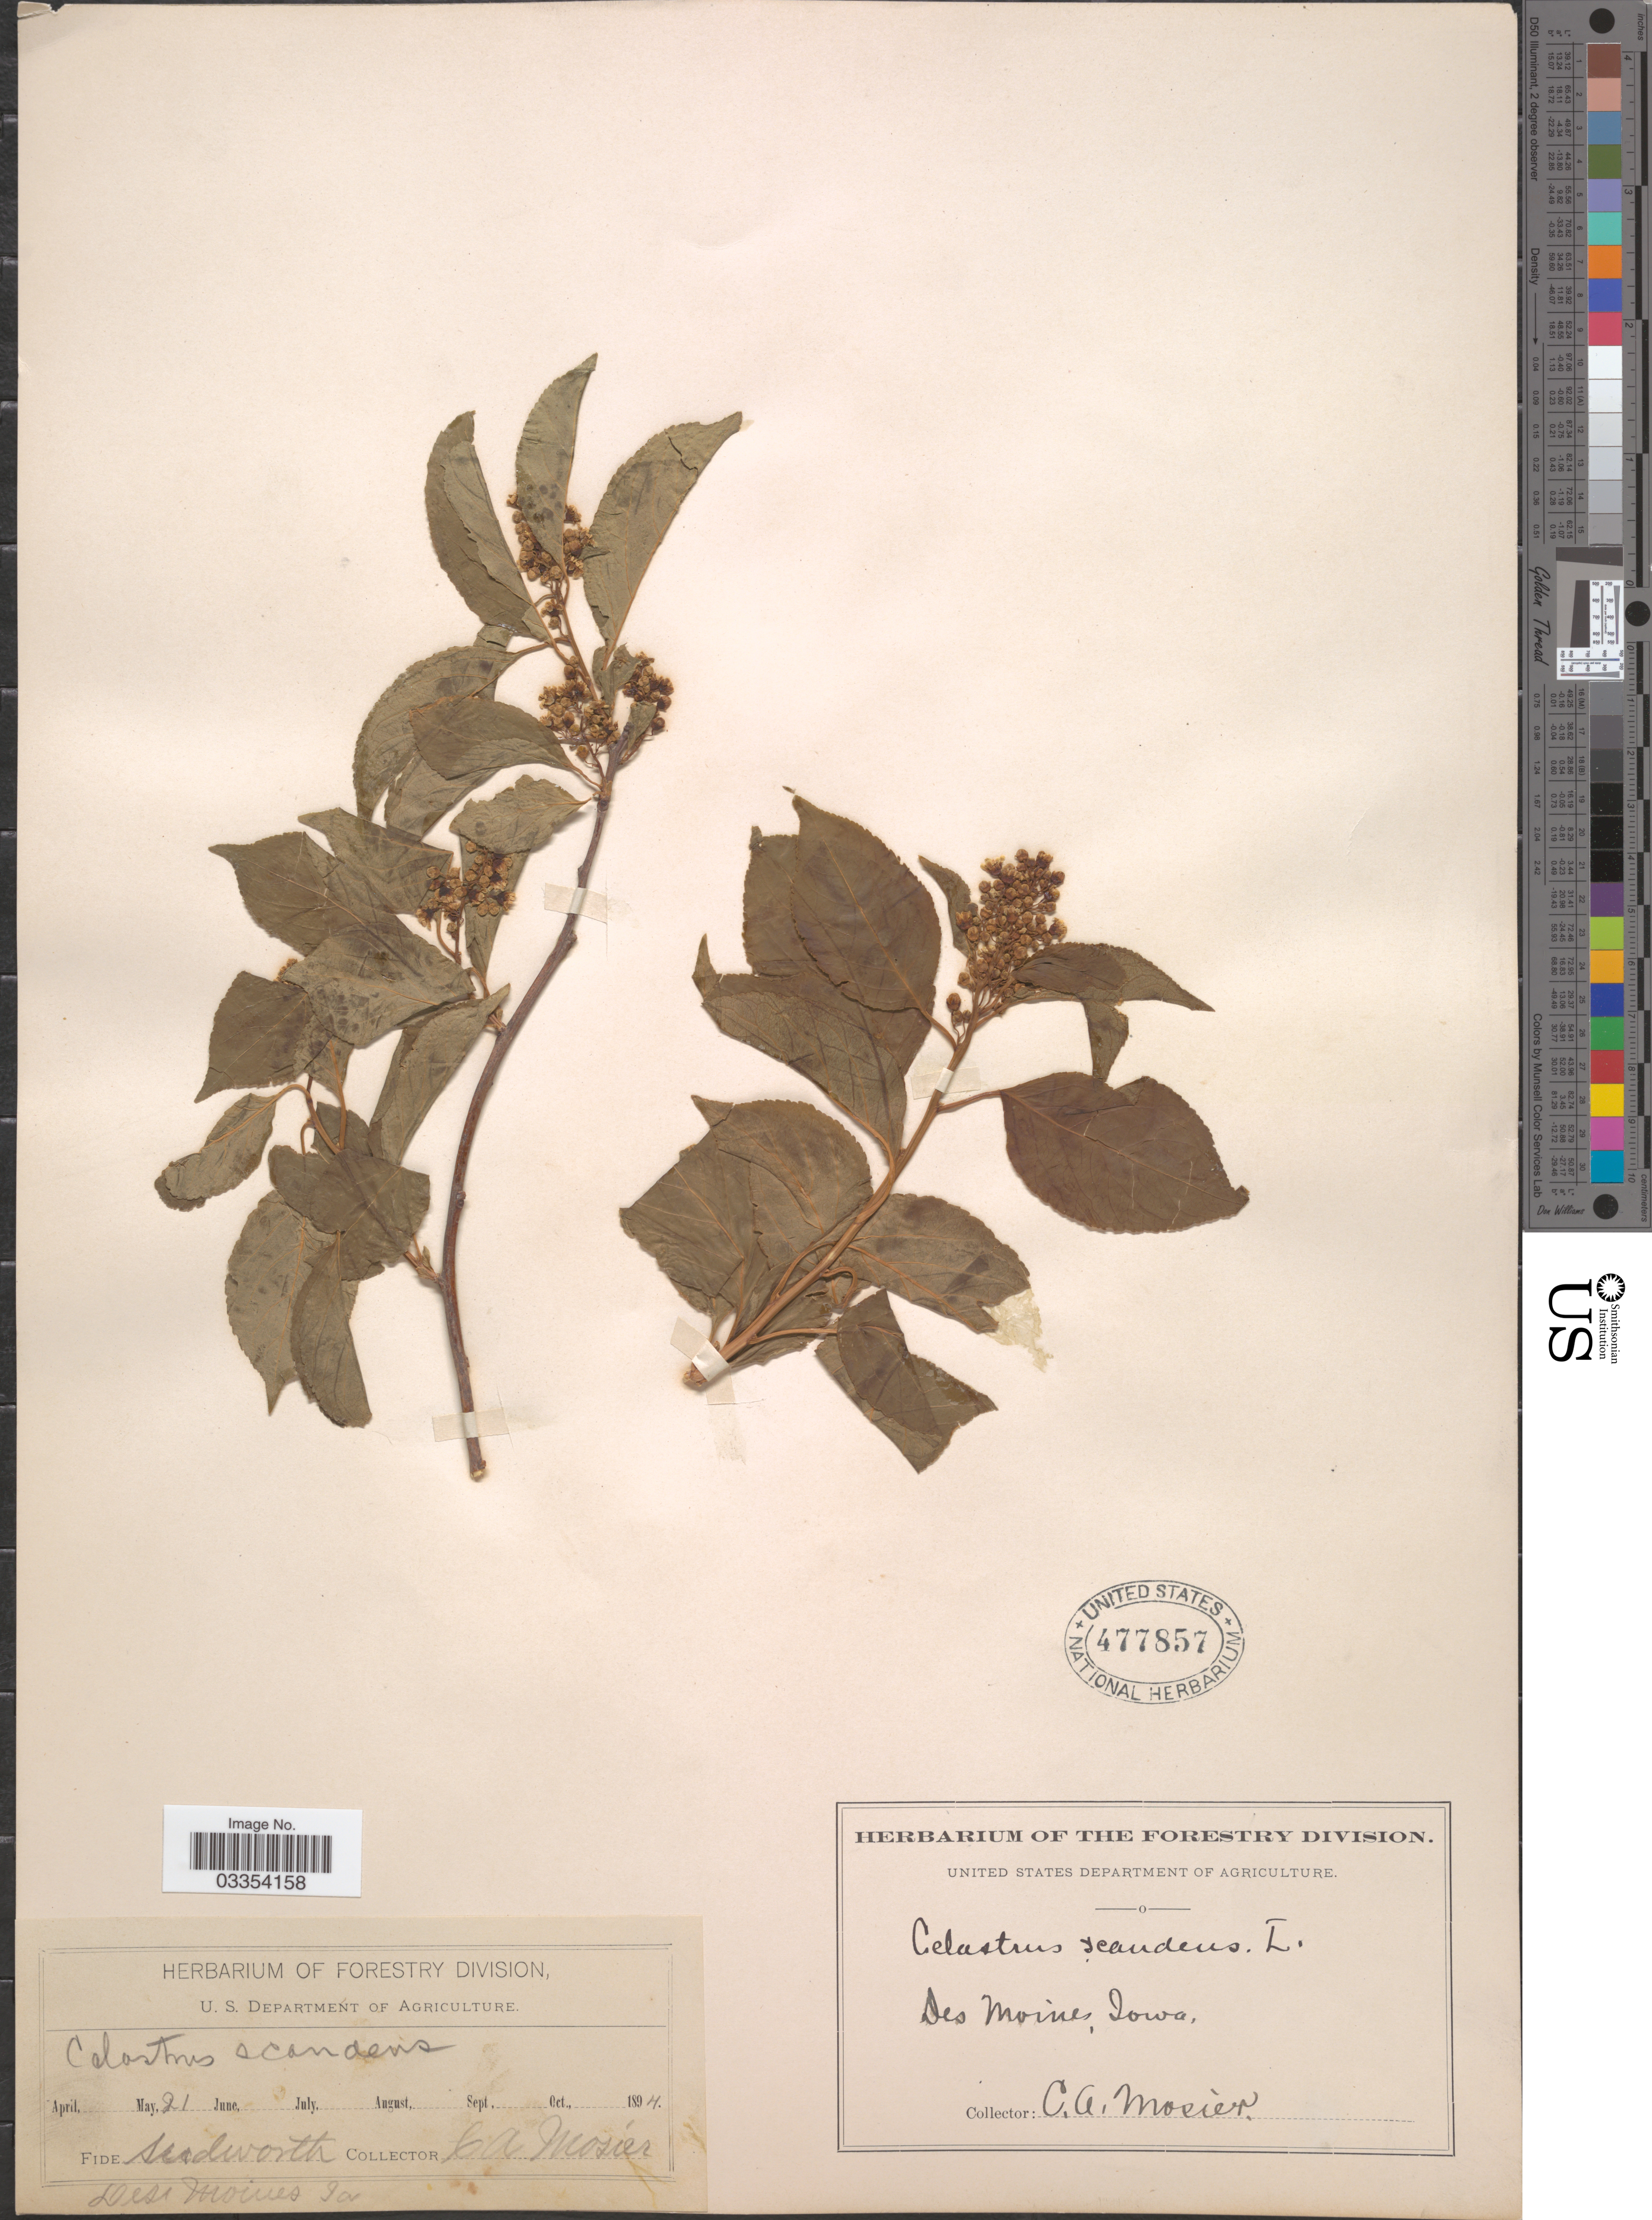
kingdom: Plantae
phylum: Tracheophyta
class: Magnoliopsida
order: Celastrales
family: Celastraceae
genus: Celastrus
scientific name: Celastrus scandens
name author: L.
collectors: C. A. Mosier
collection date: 1894-05-21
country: United States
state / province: Iowa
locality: Des Moines.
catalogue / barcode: US 477857